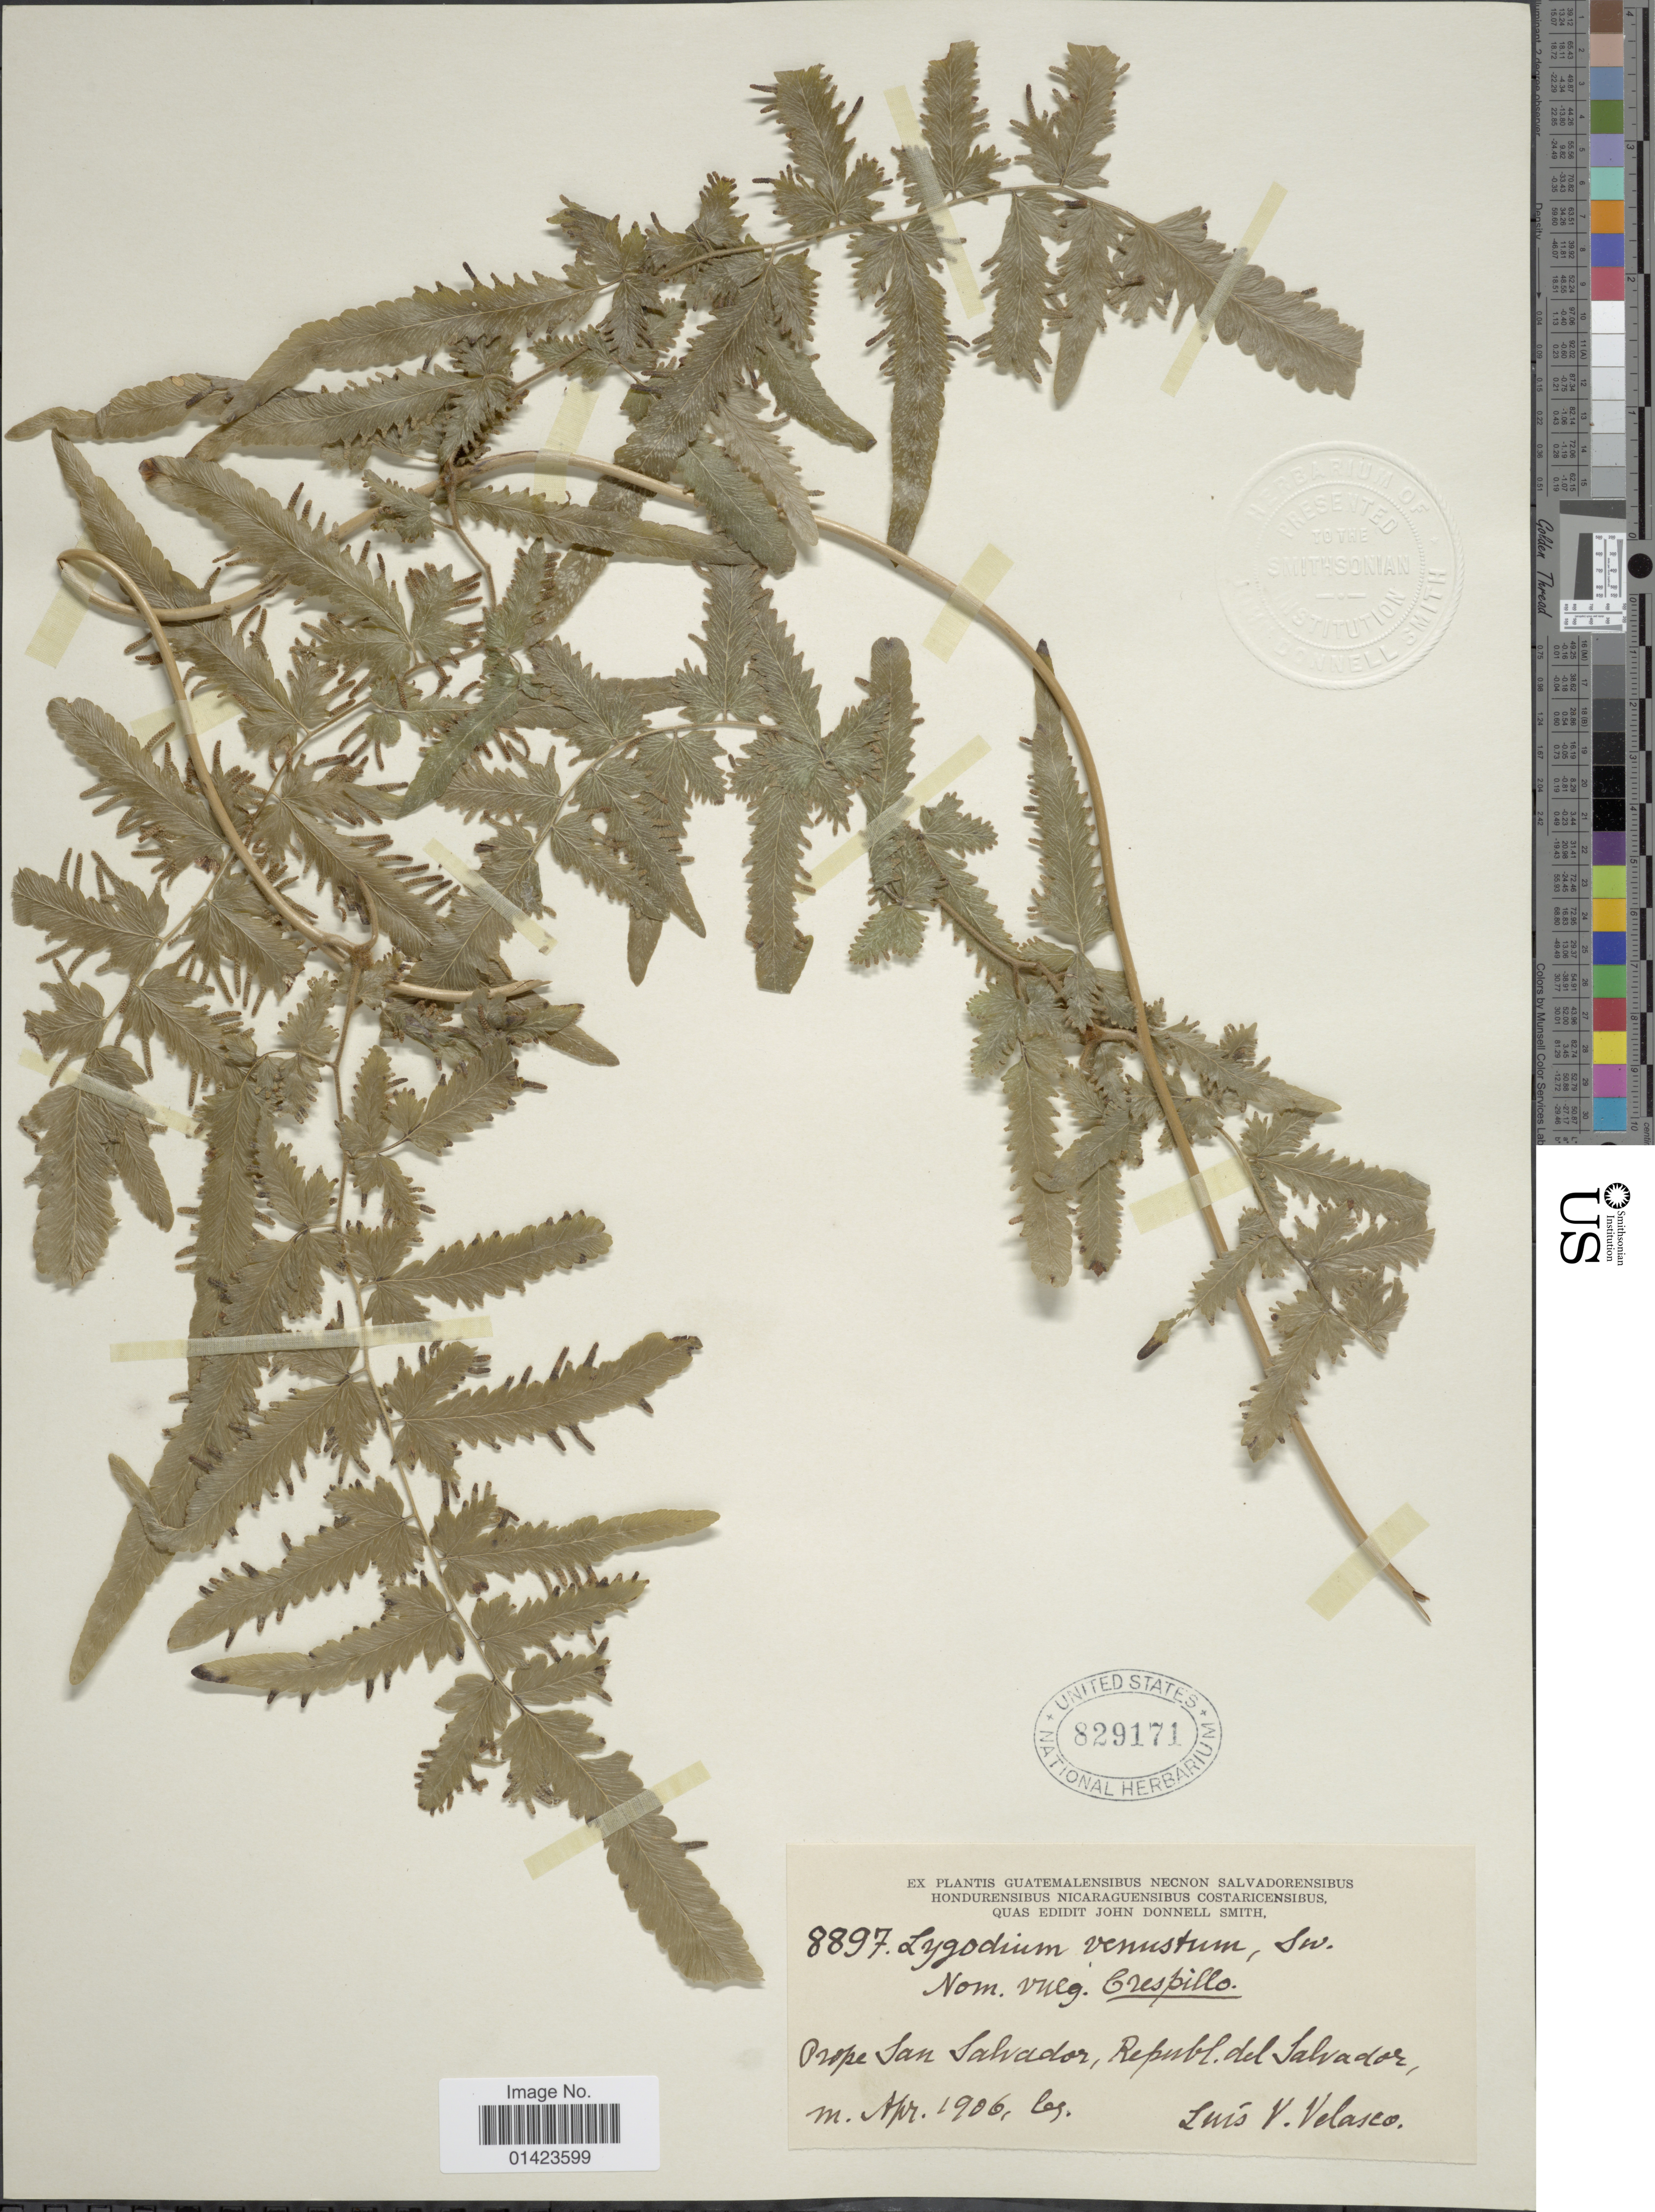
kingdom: Plantae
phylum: Tracheophyta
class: Polypodiopsida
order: Schizaeales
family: Lygodiaceae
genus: Lygodium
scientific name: Lygodium venustum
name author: Sw.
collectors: L. Velasco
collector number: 8897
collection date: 1906-04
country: El Salvador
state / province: San Salvador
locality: Prope San Salvador, Republ. del Salvador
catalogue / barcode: US 829171